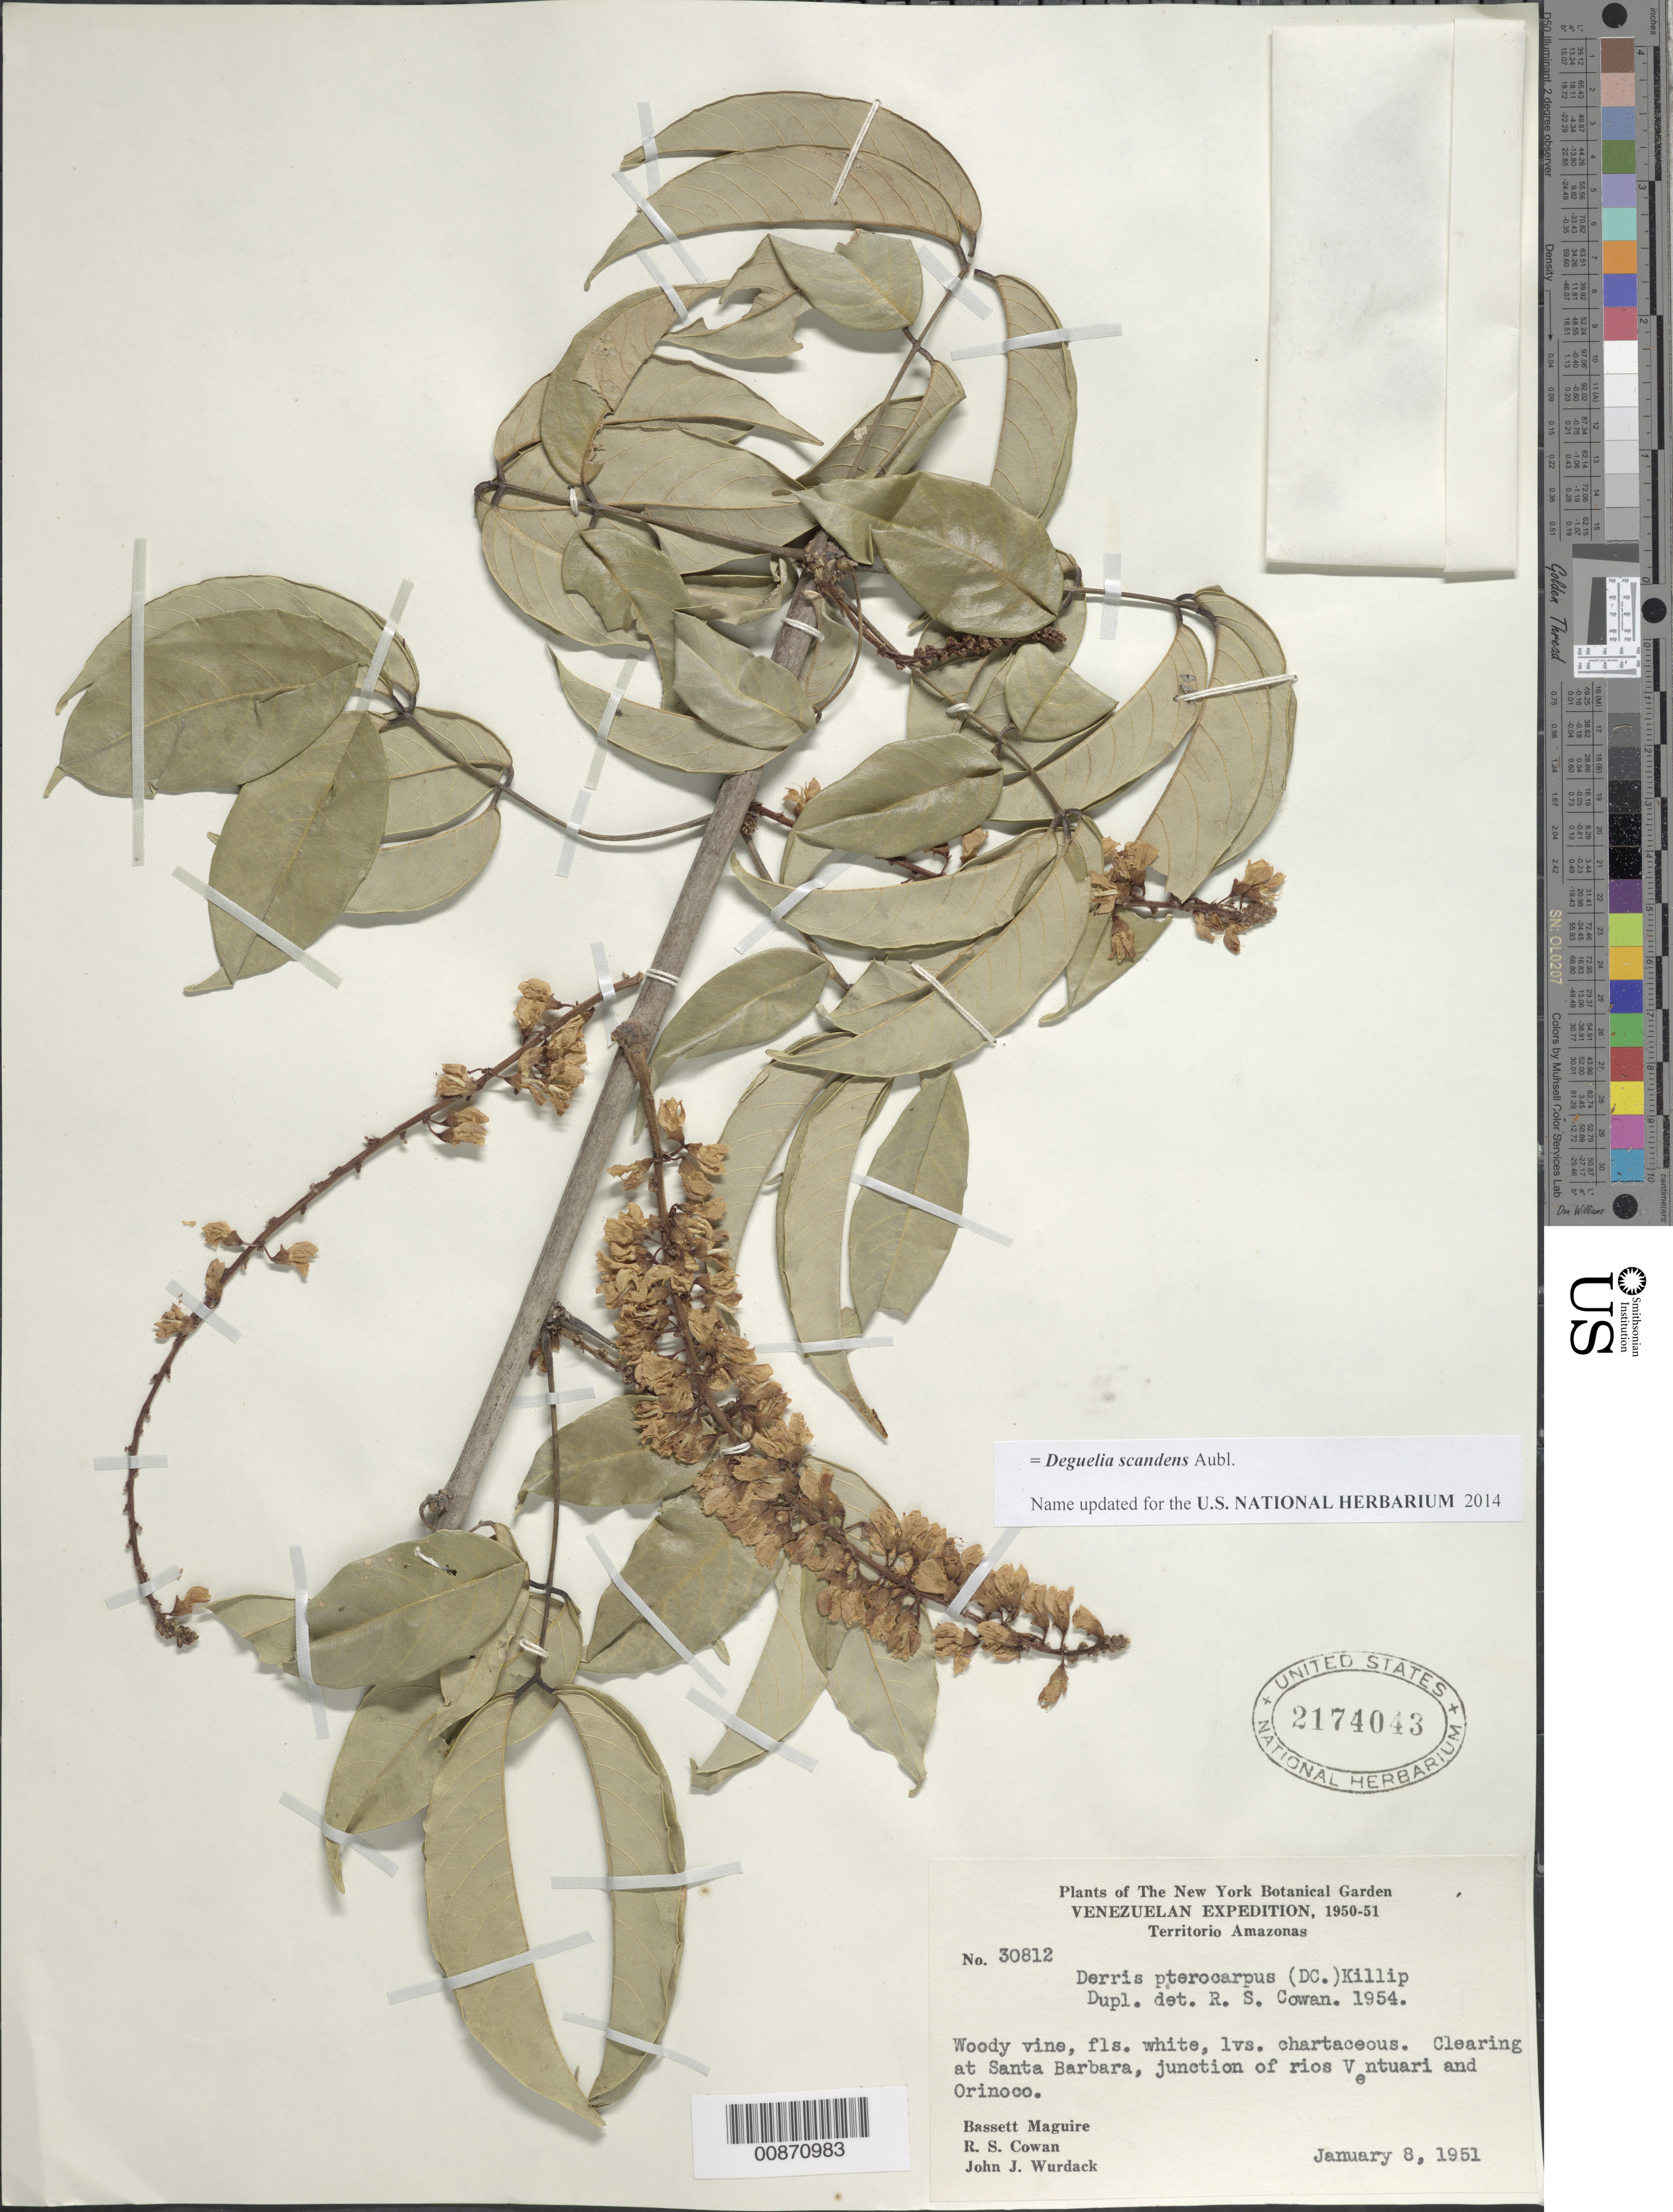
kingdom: Plantae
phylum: Tracheophyta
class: Magnoliopsida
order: Fabales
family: Fabaceae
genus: Deguelia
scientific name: Deguelia scandens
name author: Aubl.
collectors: B. Maguire, R. S. Cowan & J. J. Wurdack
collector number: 30812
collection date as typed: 8-Jan-51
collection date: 1951-01-08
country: Venezuela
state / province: Amazonas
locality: Santa Barbara, W of, at junction of ríos Orinoco and Ventuari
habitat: Clearing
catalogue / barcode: US 2174043